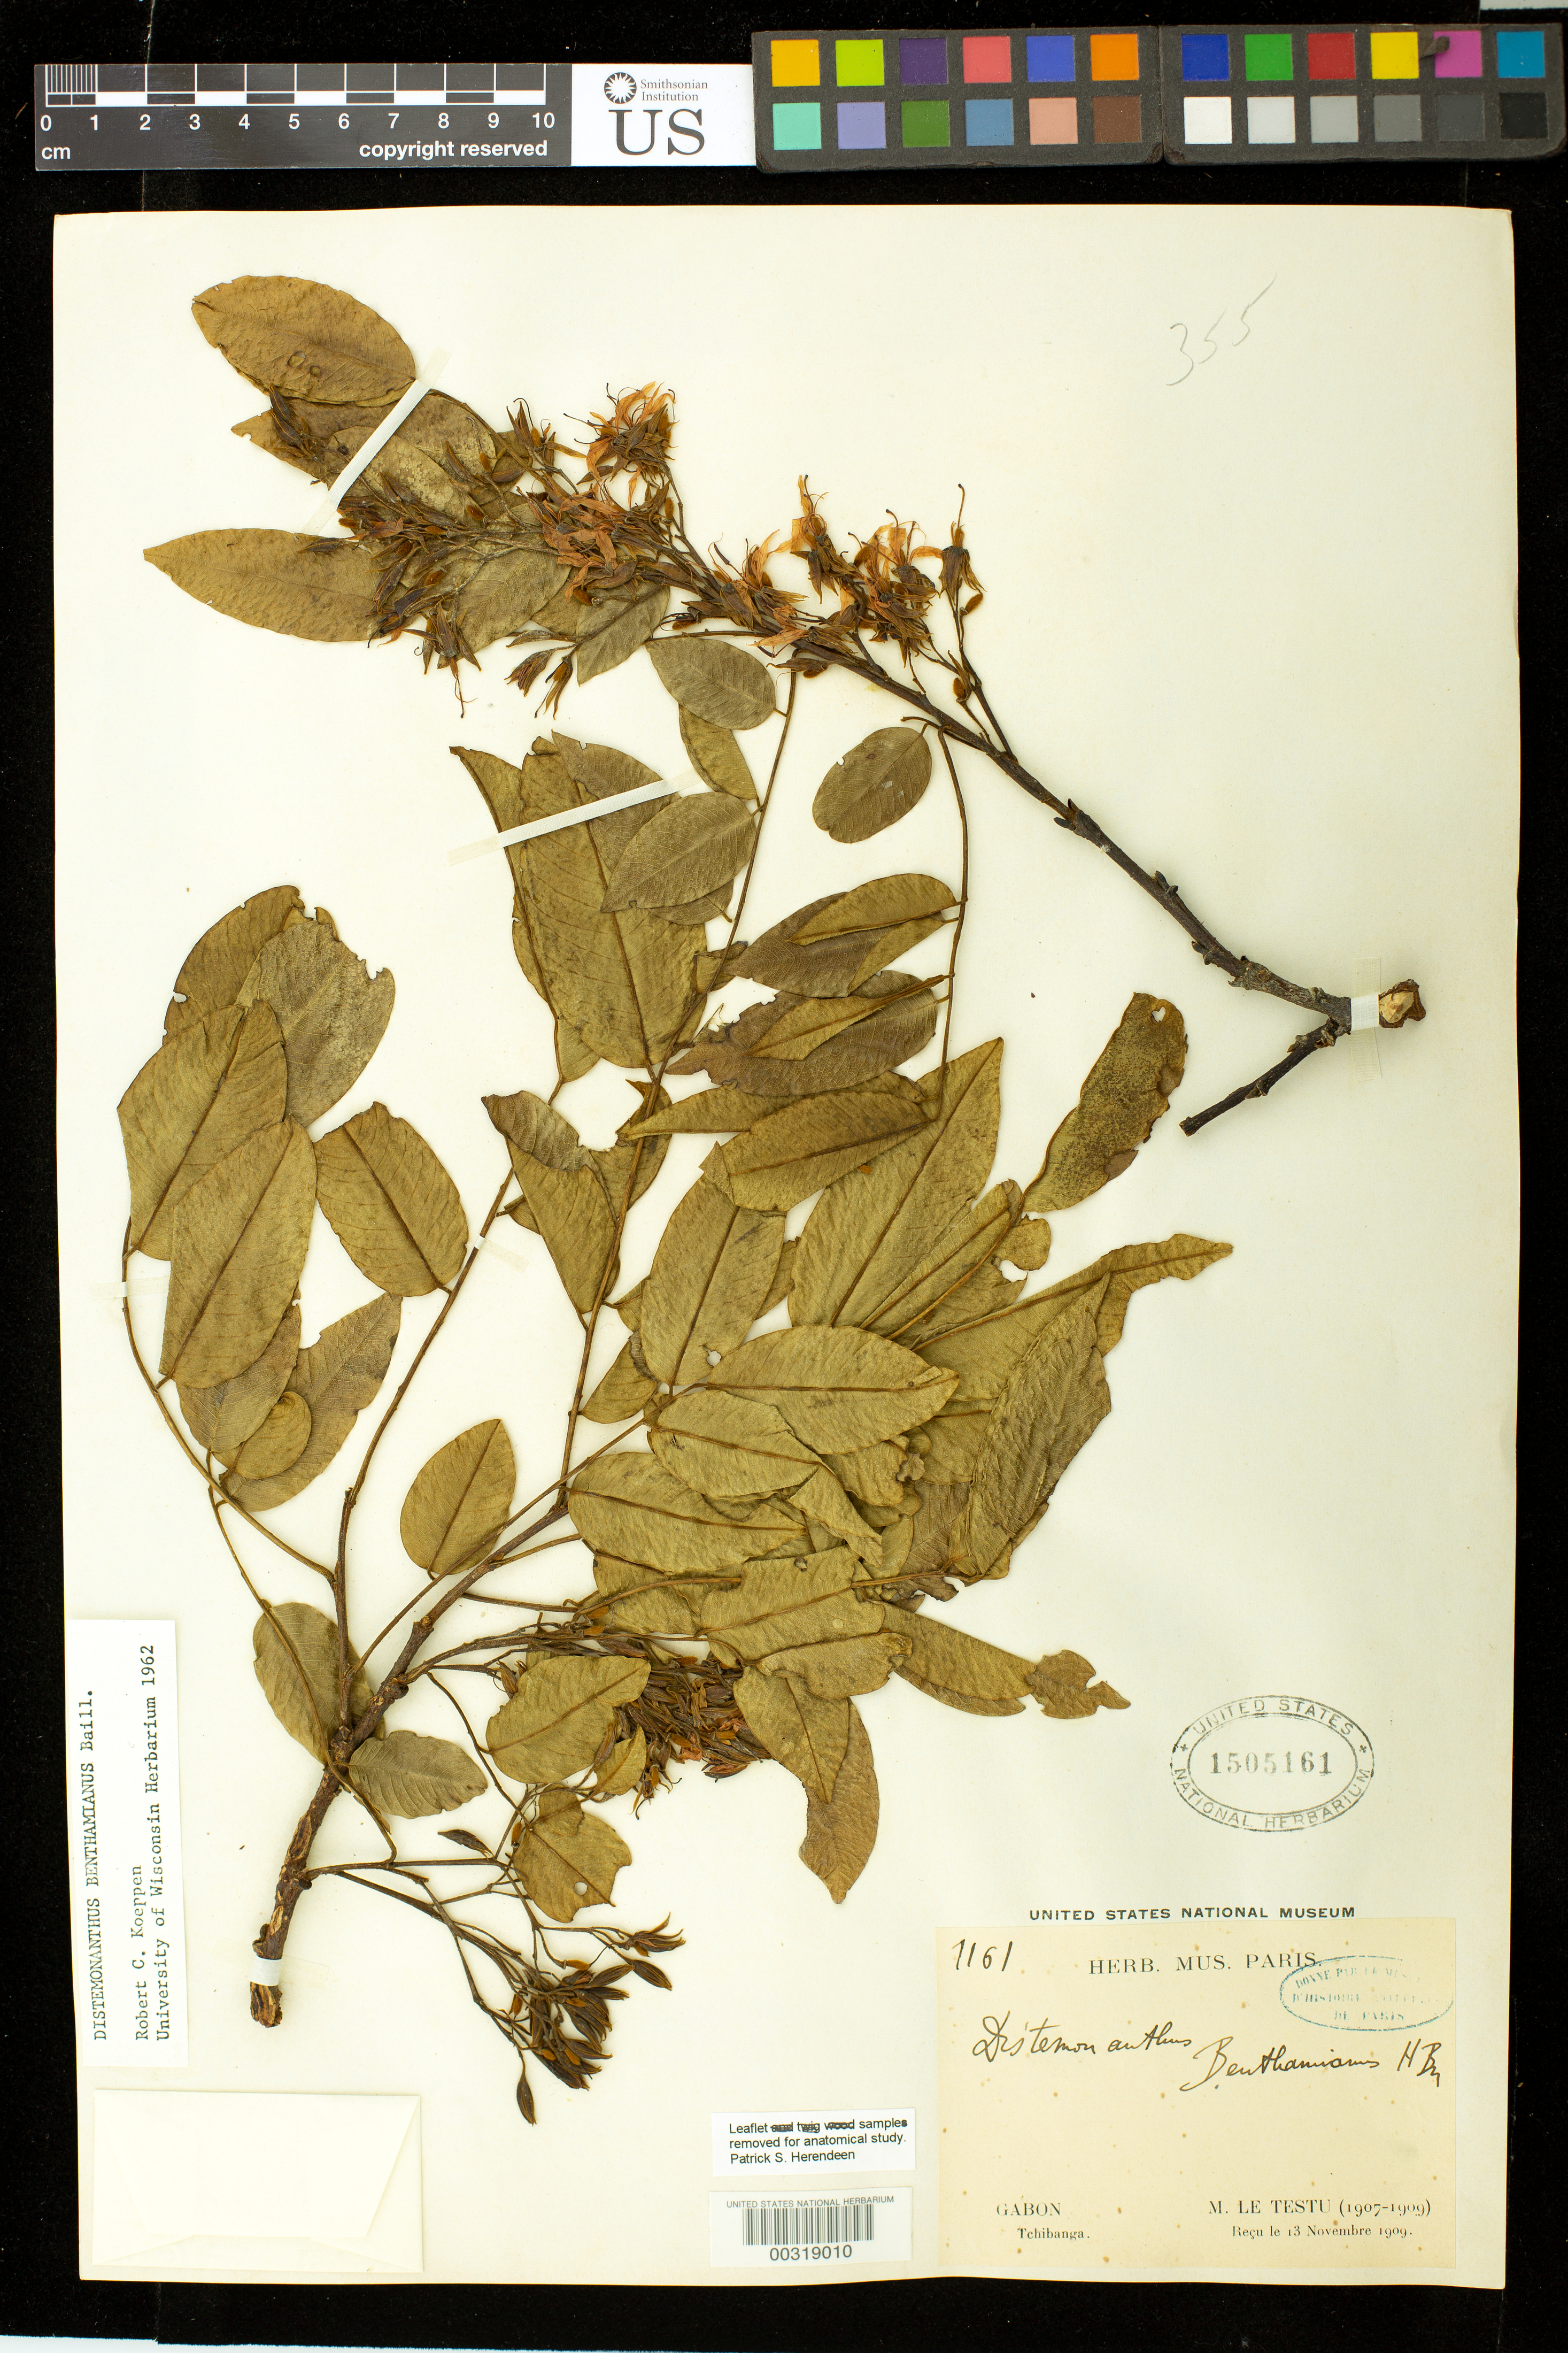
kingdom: Plantae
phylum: Tracheophyta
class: Magnoliopsida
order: Fabales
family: Fabaceae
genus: Distemonanthus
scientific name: Distemonanthus benthamianus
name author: Baill.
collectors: G. Le Testu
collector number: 7161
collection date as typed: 1907 to -- -- 1909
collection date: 1907/1909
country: Gabon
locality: Tchibanga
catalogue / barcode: US 1505161